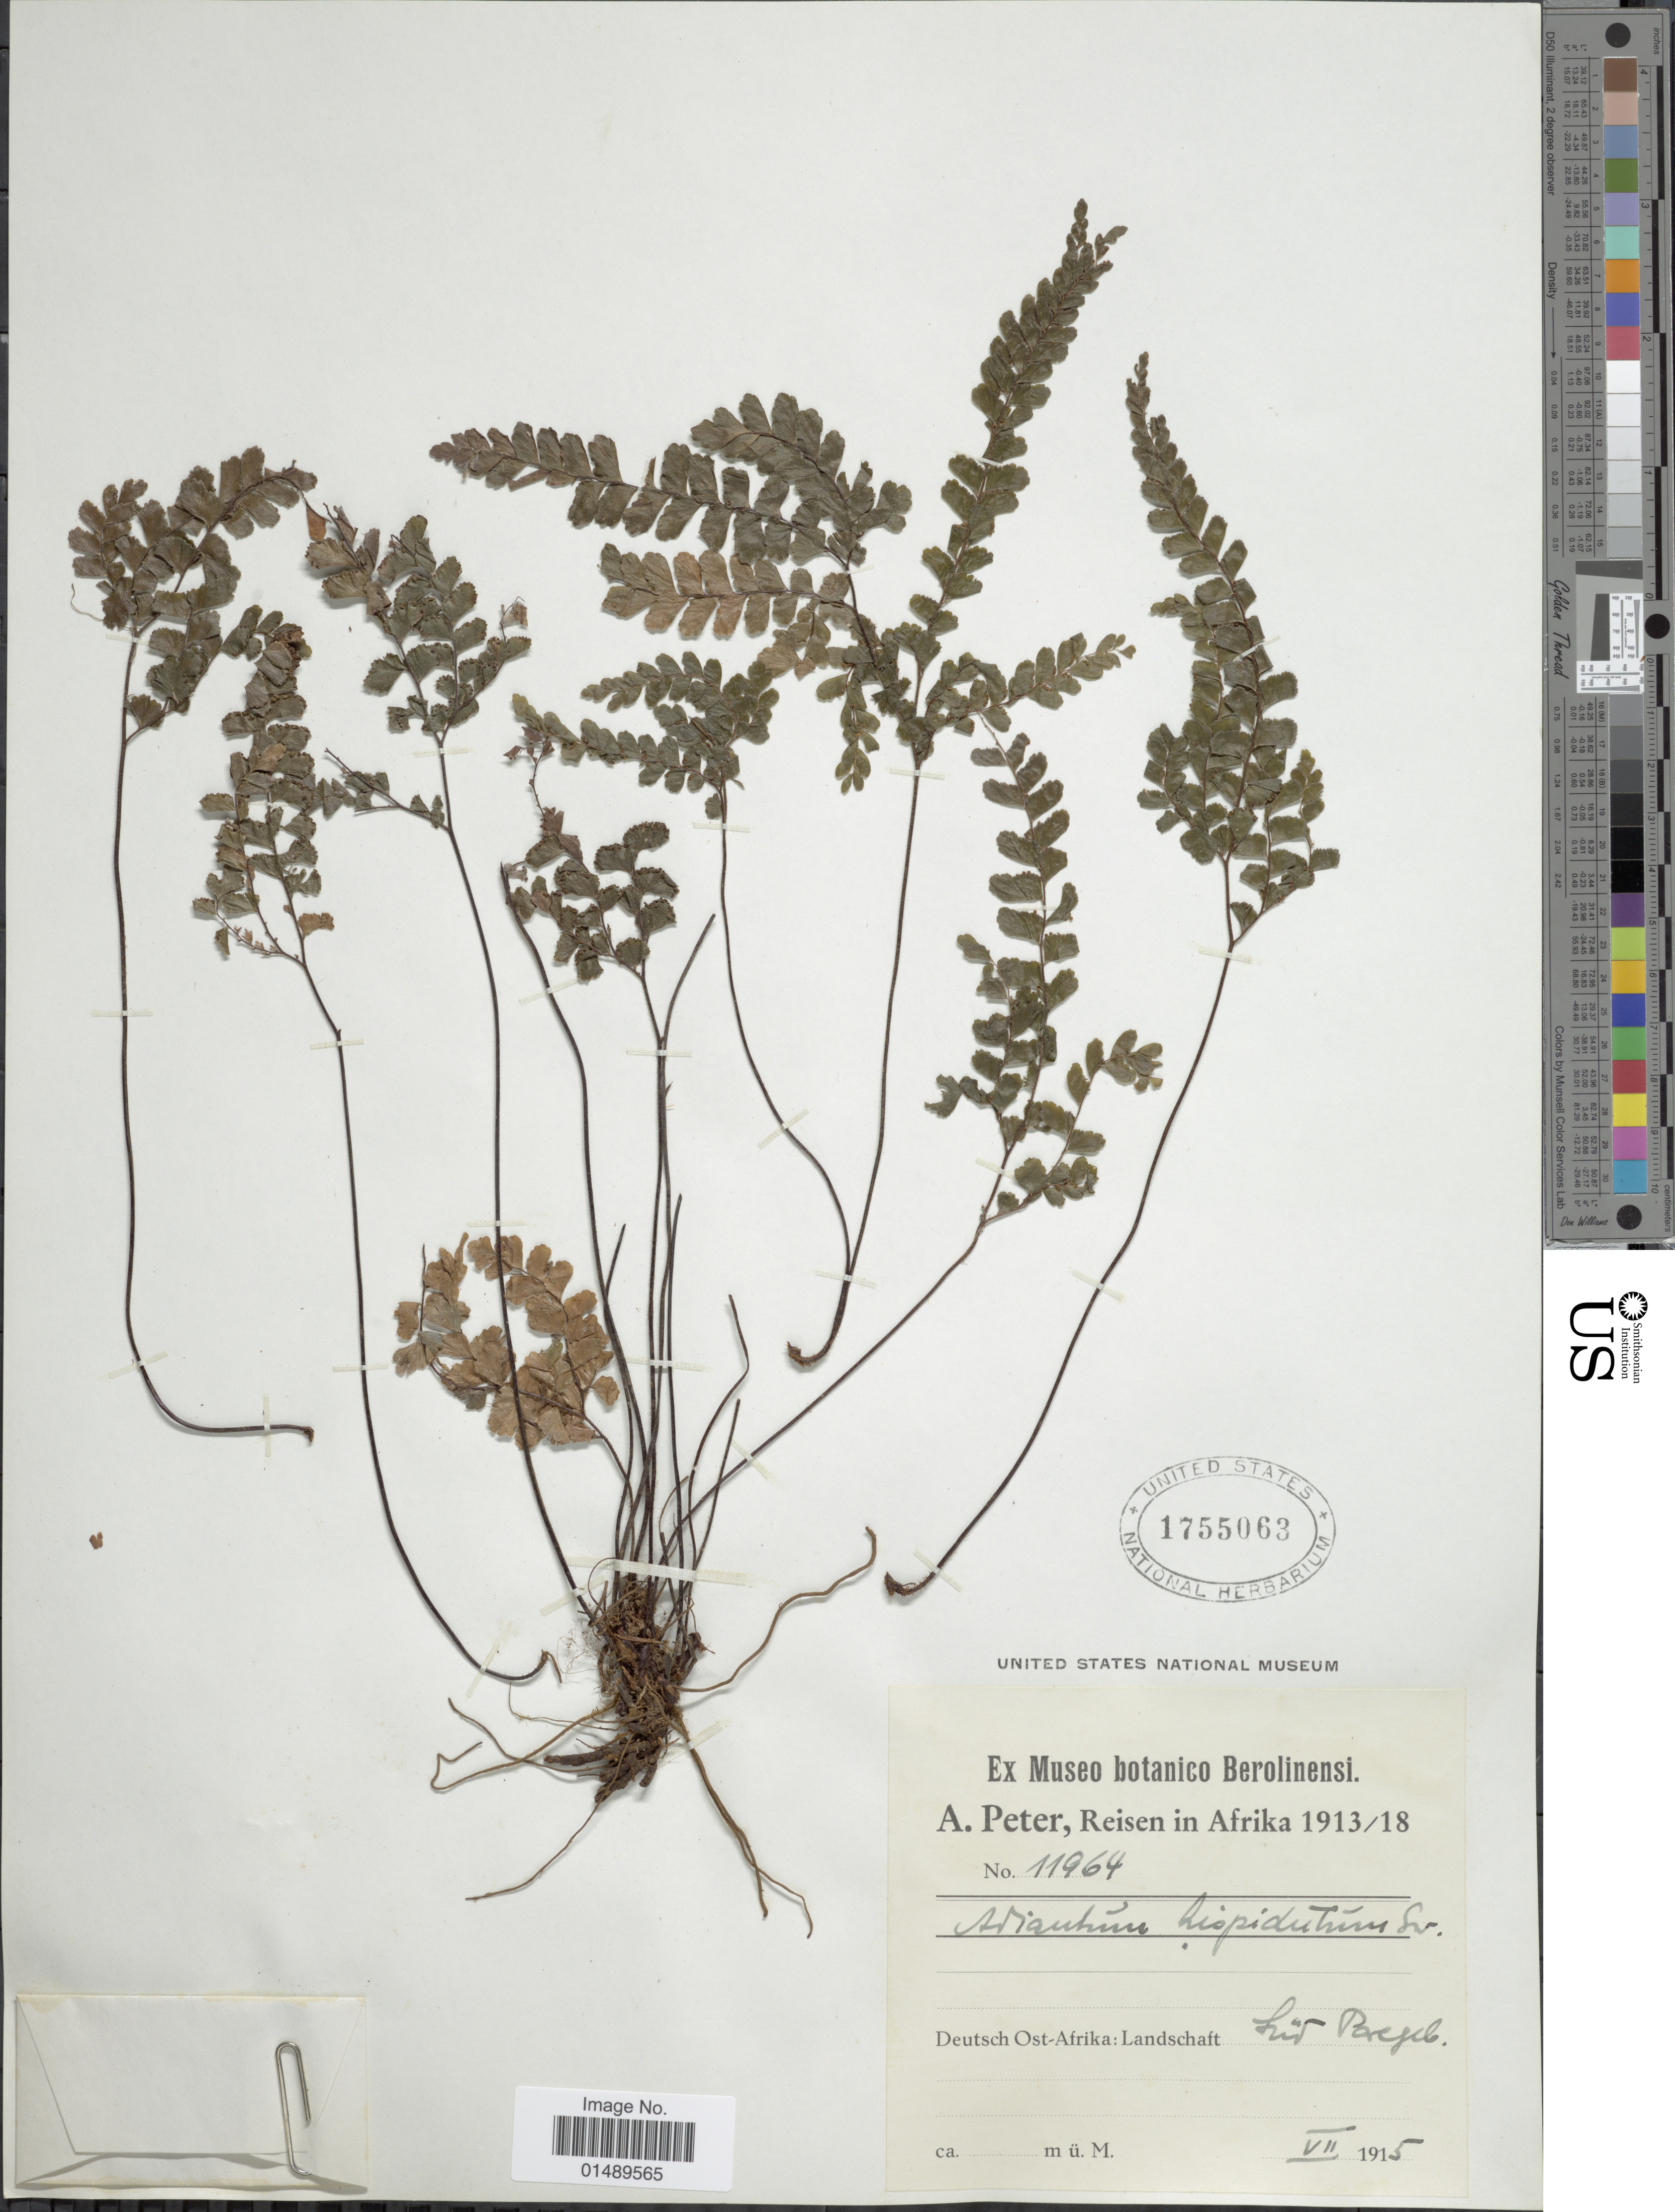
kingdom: Plantae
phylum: Tracheophyta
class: Polypodiopsida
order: Polypodiales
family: Pteridaceae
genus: Adiantum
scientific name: Adiantum hispidulum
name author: Sw.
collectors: A. Peter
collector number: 11964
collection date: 1915-07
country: Tanzania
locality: Deutsch Ost-Afrika: Landschaft Süd Pare geb.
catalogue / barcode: US 1755063